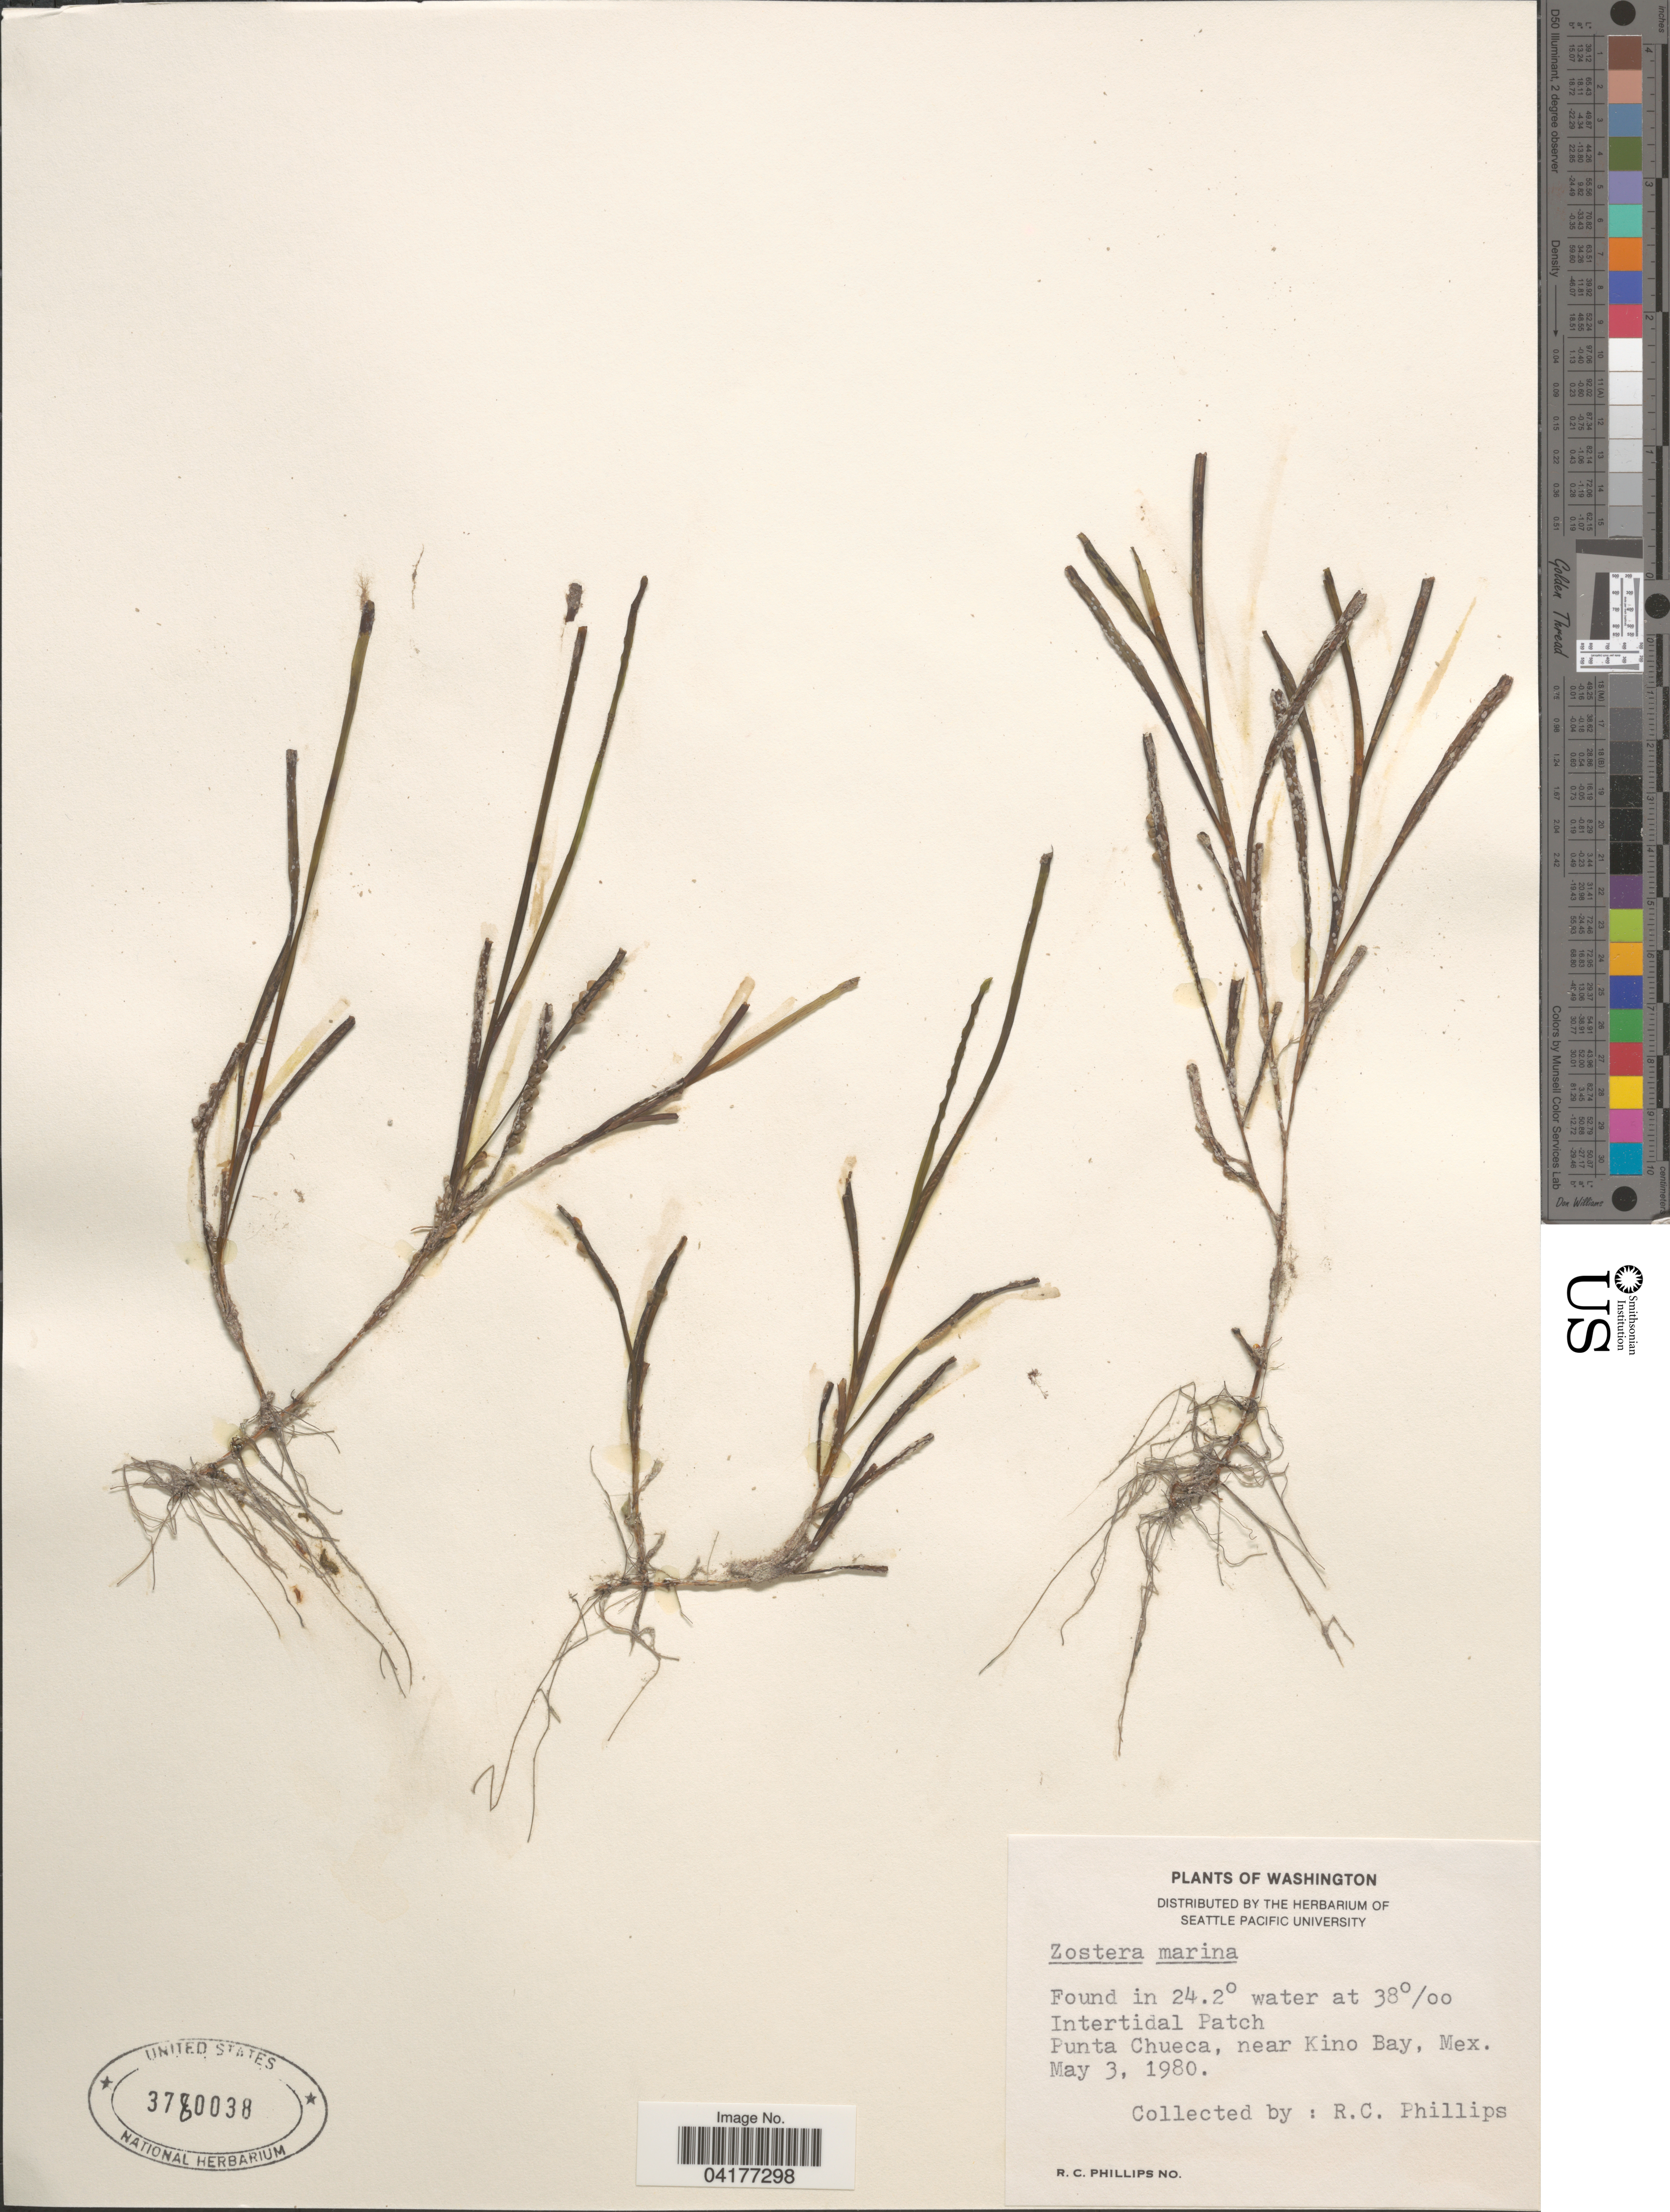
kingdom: Plantae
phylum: Tracheophyta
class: Liliopsida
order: Alismatales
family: Zosteraceae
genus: Zostera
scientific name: Zostera marina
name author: L.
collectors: R. C. Phillips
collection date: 1980-05-03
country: Mexico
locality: Intertidal Patch. Punta Chueca, near Kino Bay.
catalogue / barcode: US 3780038